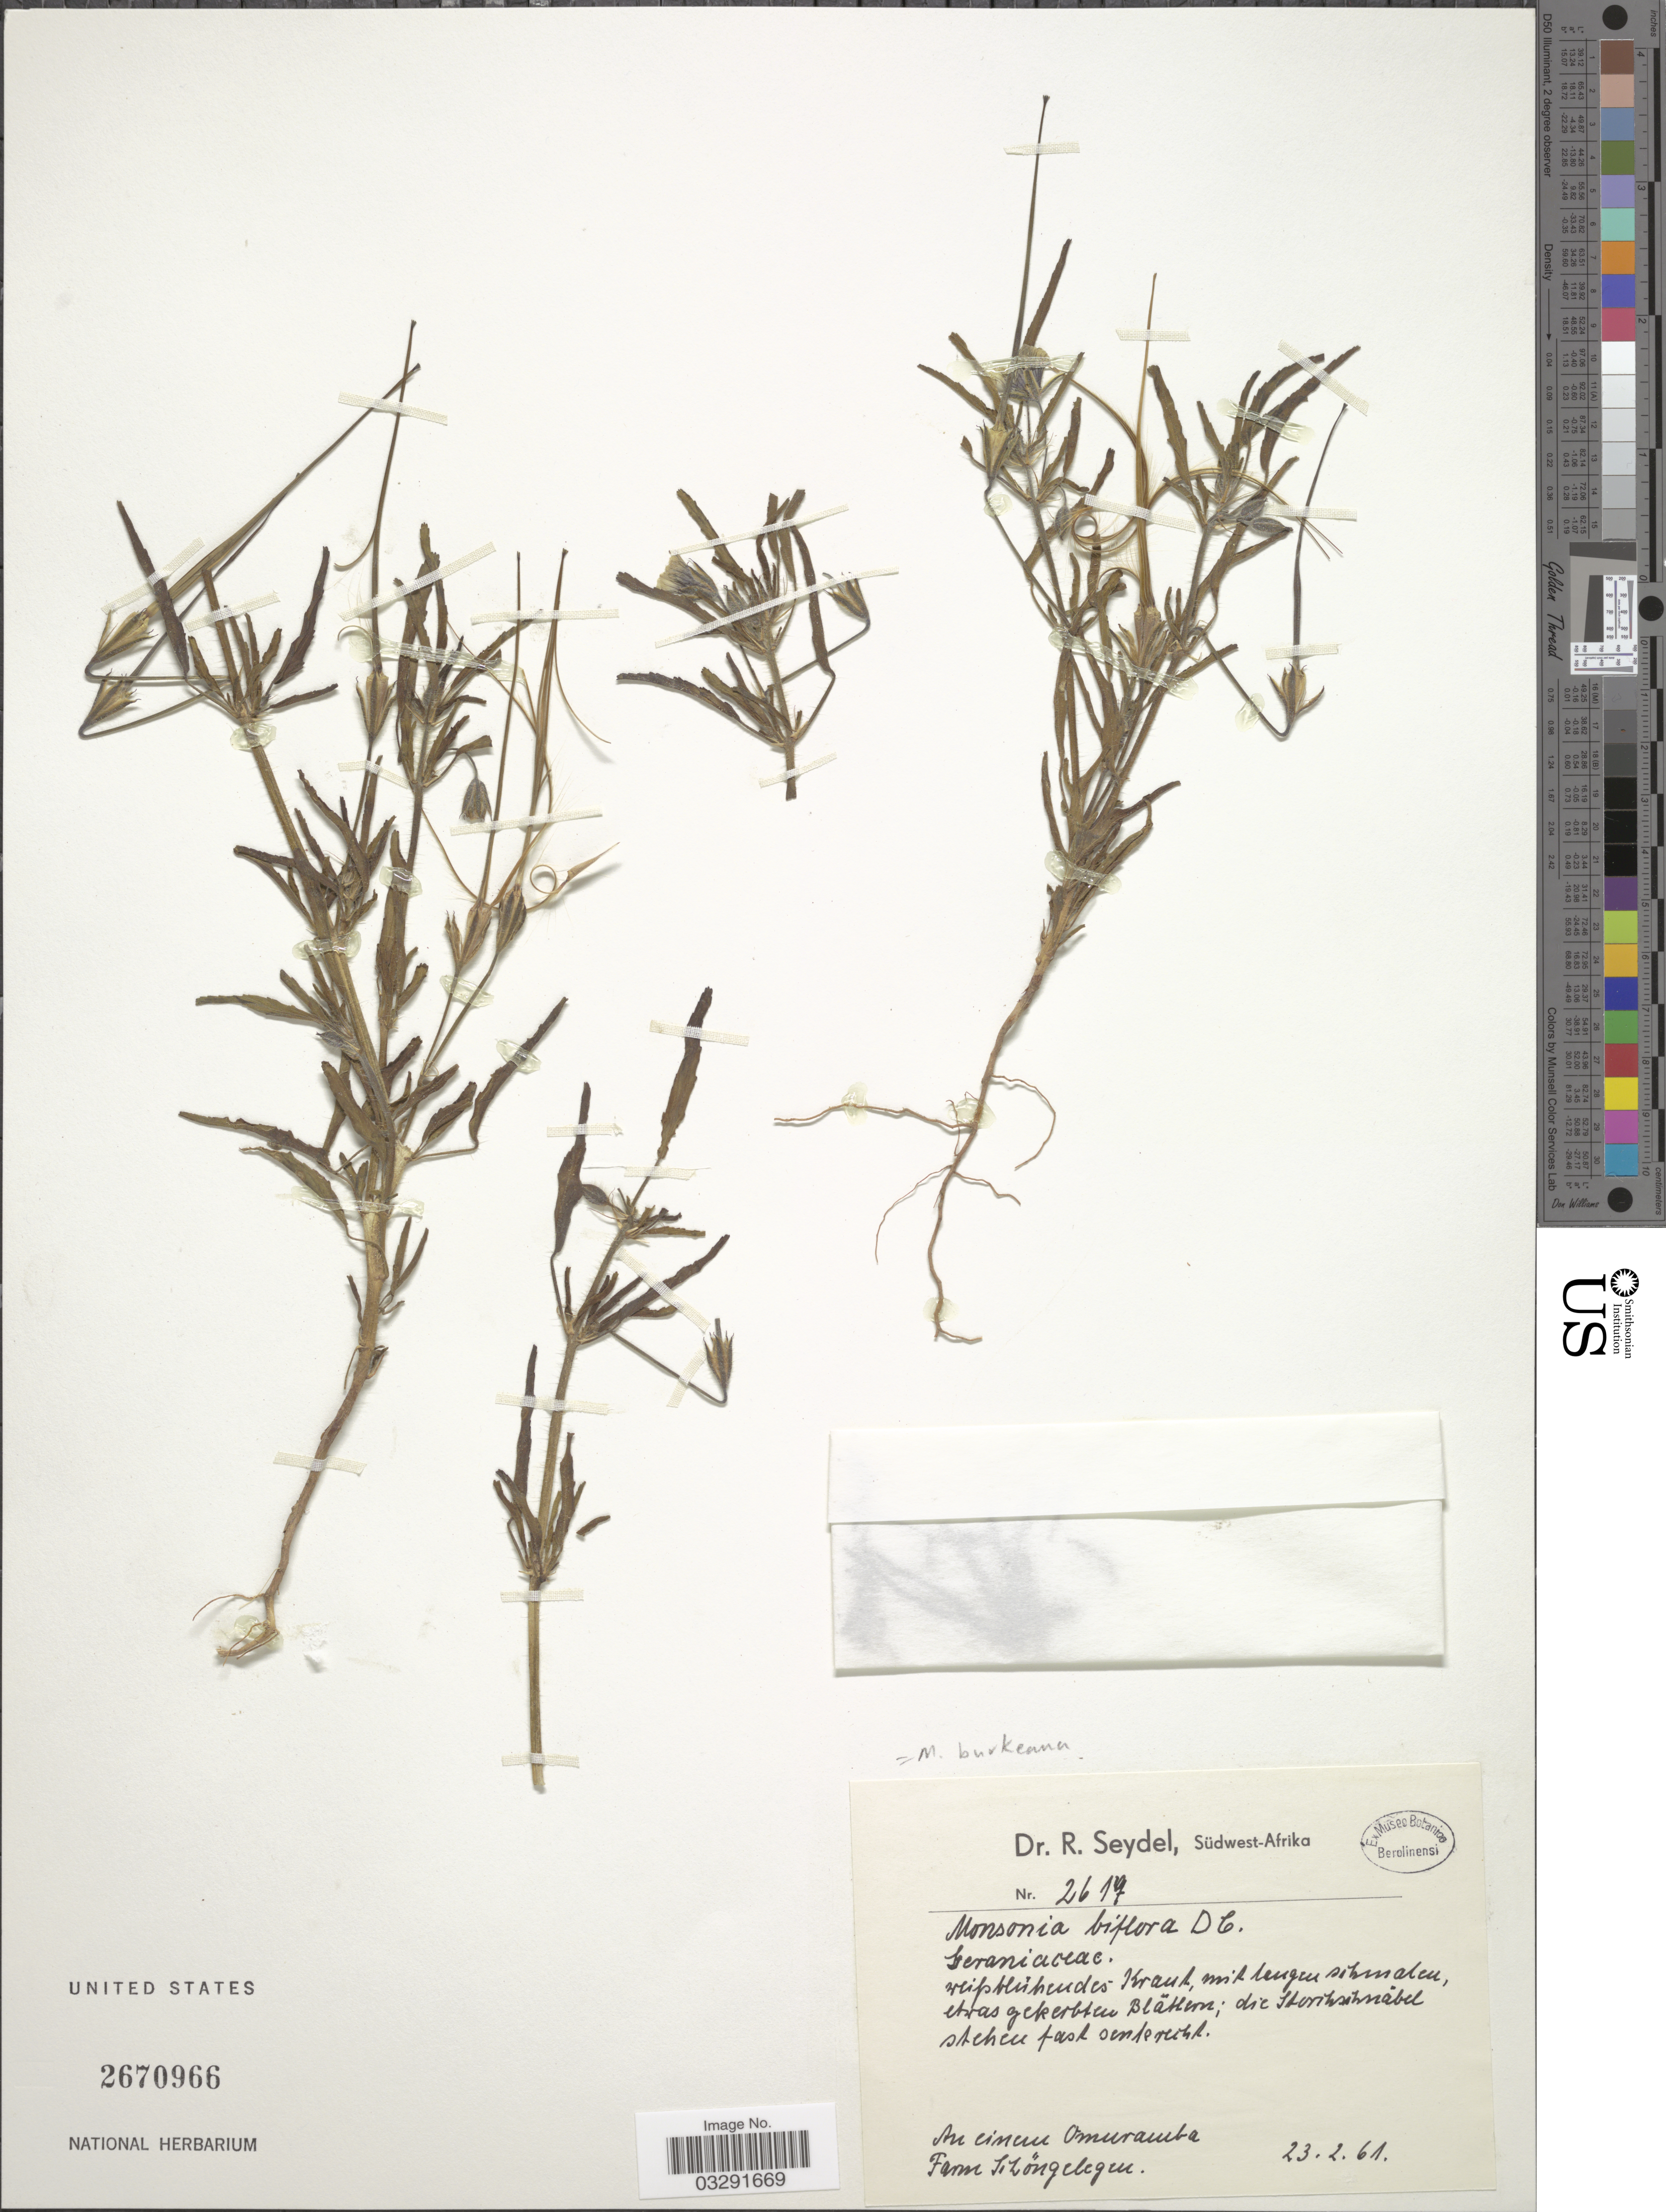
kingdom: Plantae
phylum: Tracheophyta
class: Magnoliopsida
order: Geraniales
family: Geraniaceae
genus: Monsonia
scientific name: Monsonia burkeana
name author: Planch. ex Harv.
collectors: R. Seydel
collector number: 2617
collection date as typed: Transcribed d/m/y: 23/2/61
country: Namibia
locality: Südwest-Afrika. An cinuu Omuraucka [interpreted] Farm Sizöngelegen [interpreted].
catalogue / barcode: US 2670966